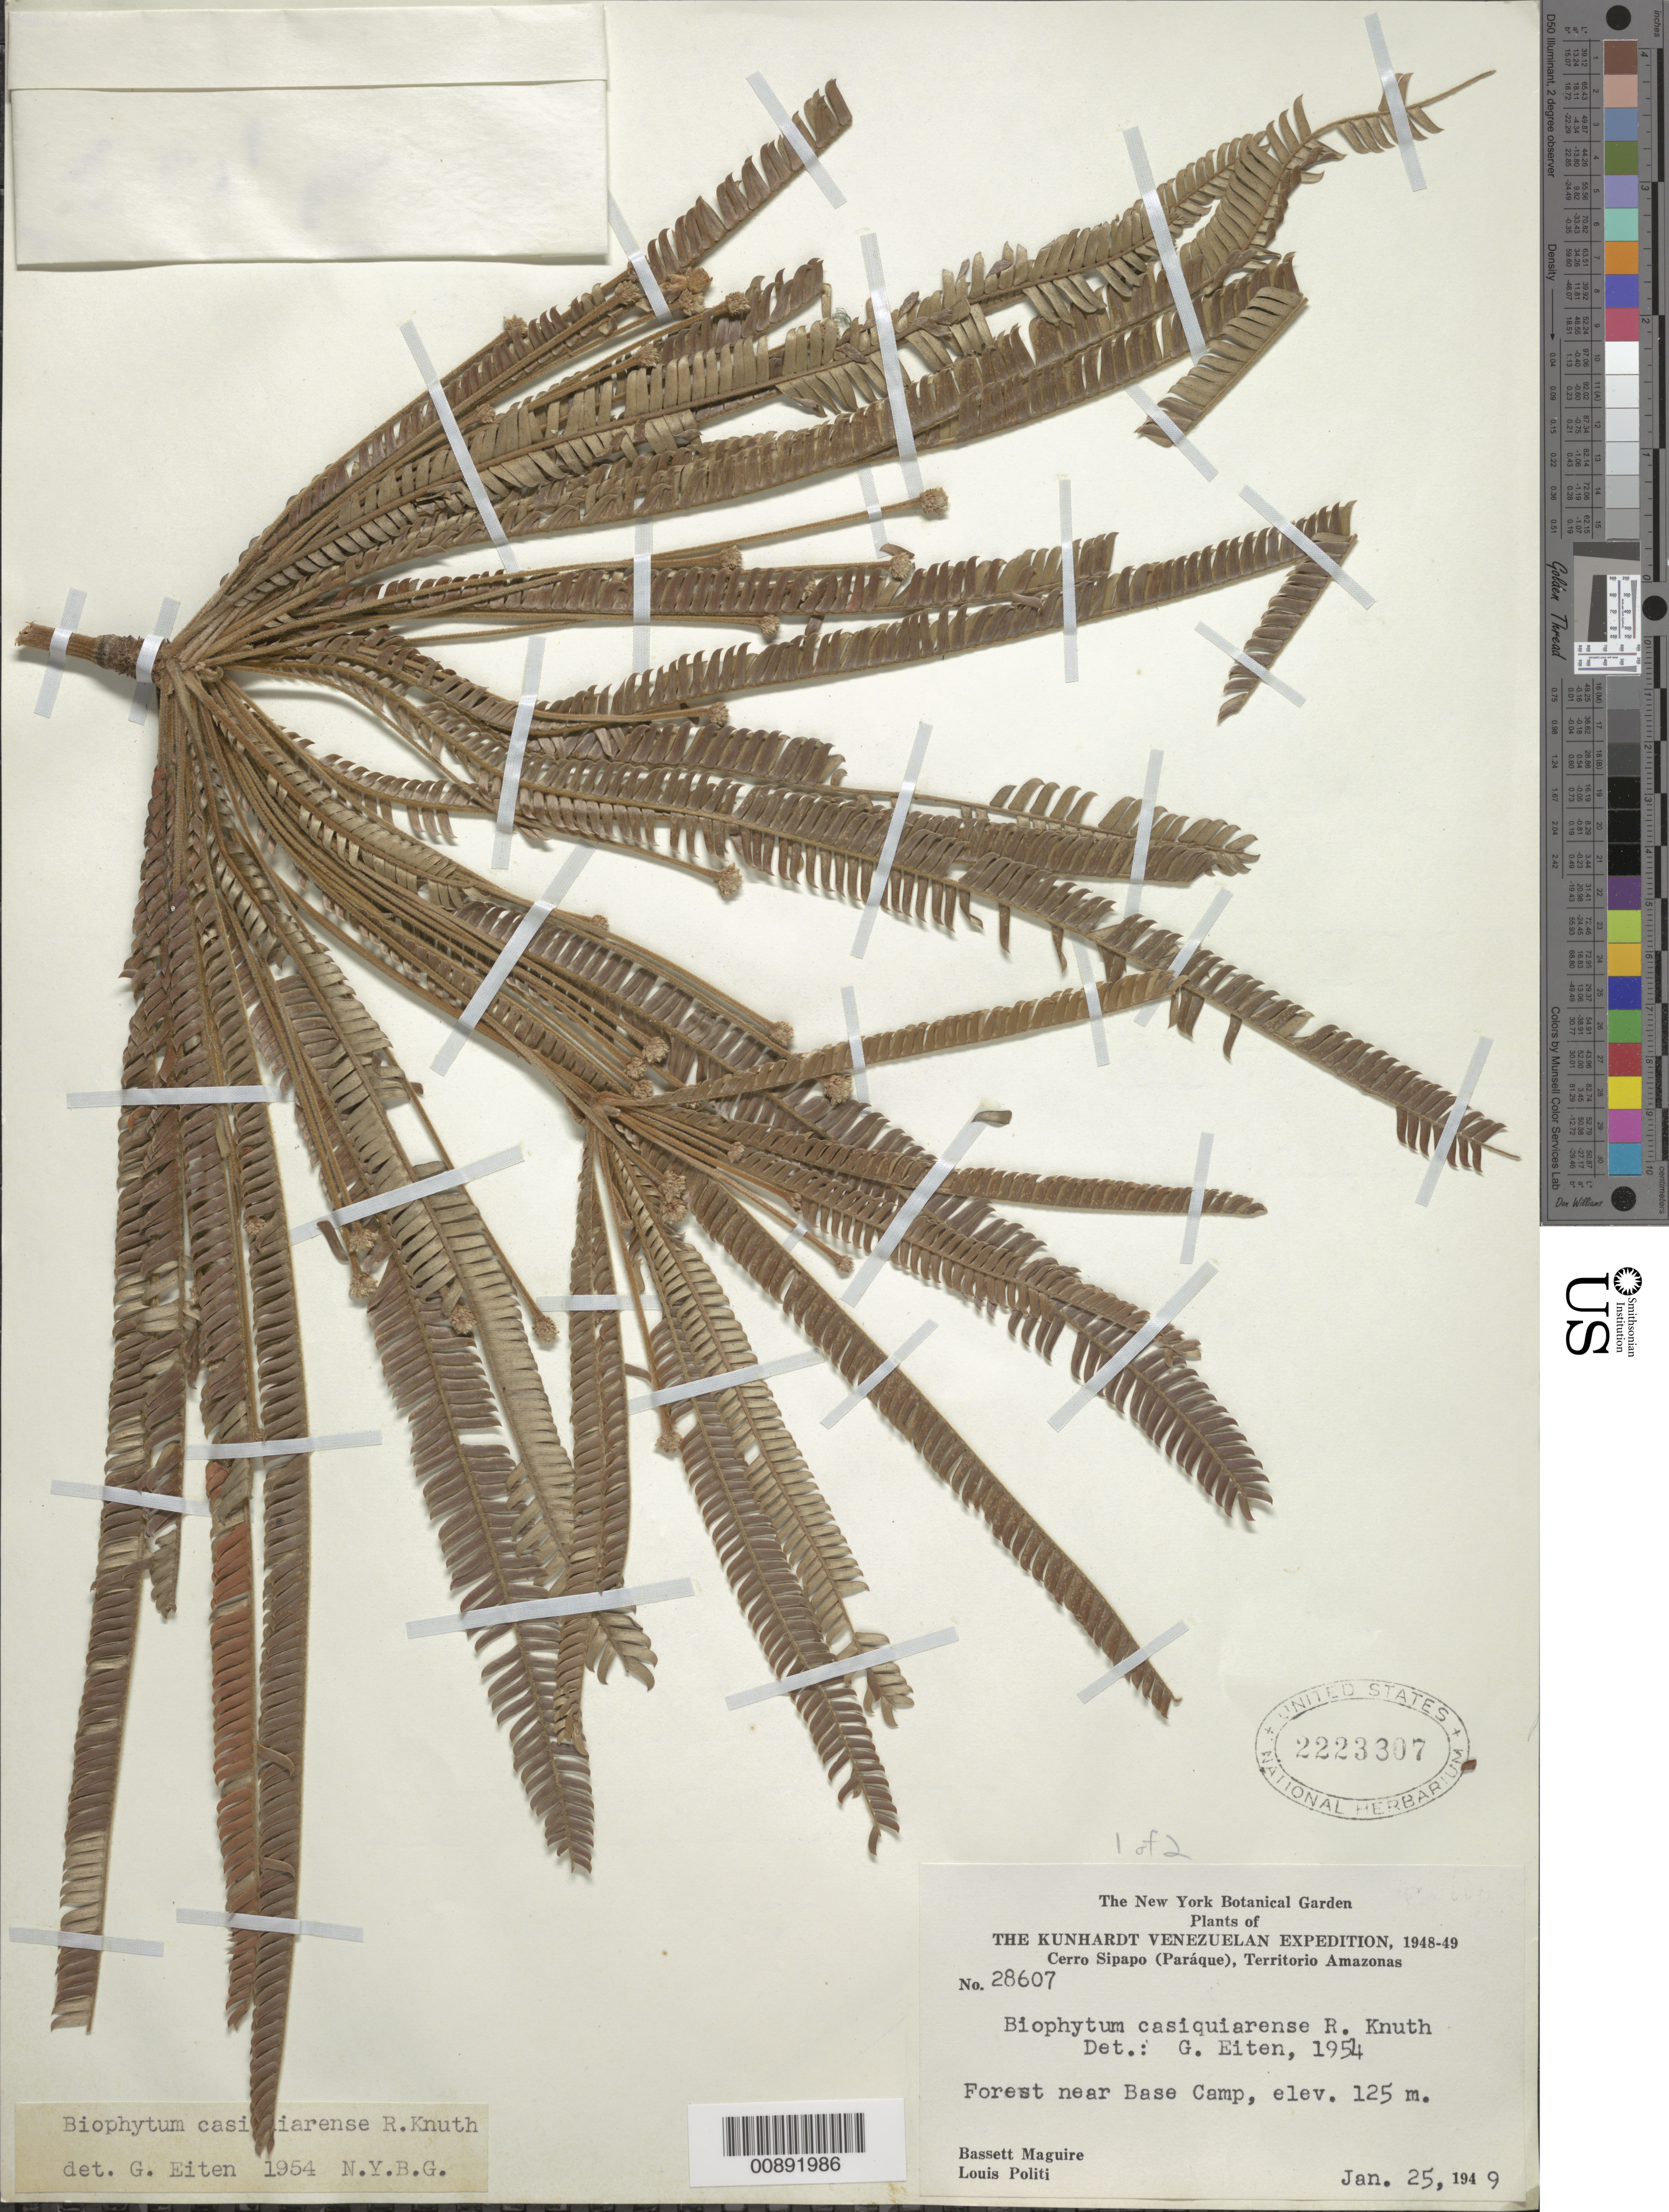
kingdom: Plantae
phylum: Tracheophyta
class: Magnoliopsida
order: Oxalidales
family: Oxalidaceae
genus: Biophytum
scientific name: Biophytum casiquiarense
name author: R. Knuth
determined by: Eiten, G.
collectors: B. Maguire & L. Politi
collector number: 28607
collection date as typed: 25-Jan-49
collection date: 1949-01-25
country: Venezuela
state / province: Amazonas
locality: Cerro Sipapo (Paráque), Base Camp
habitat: Forest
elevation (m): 125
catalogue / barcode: US 2223307